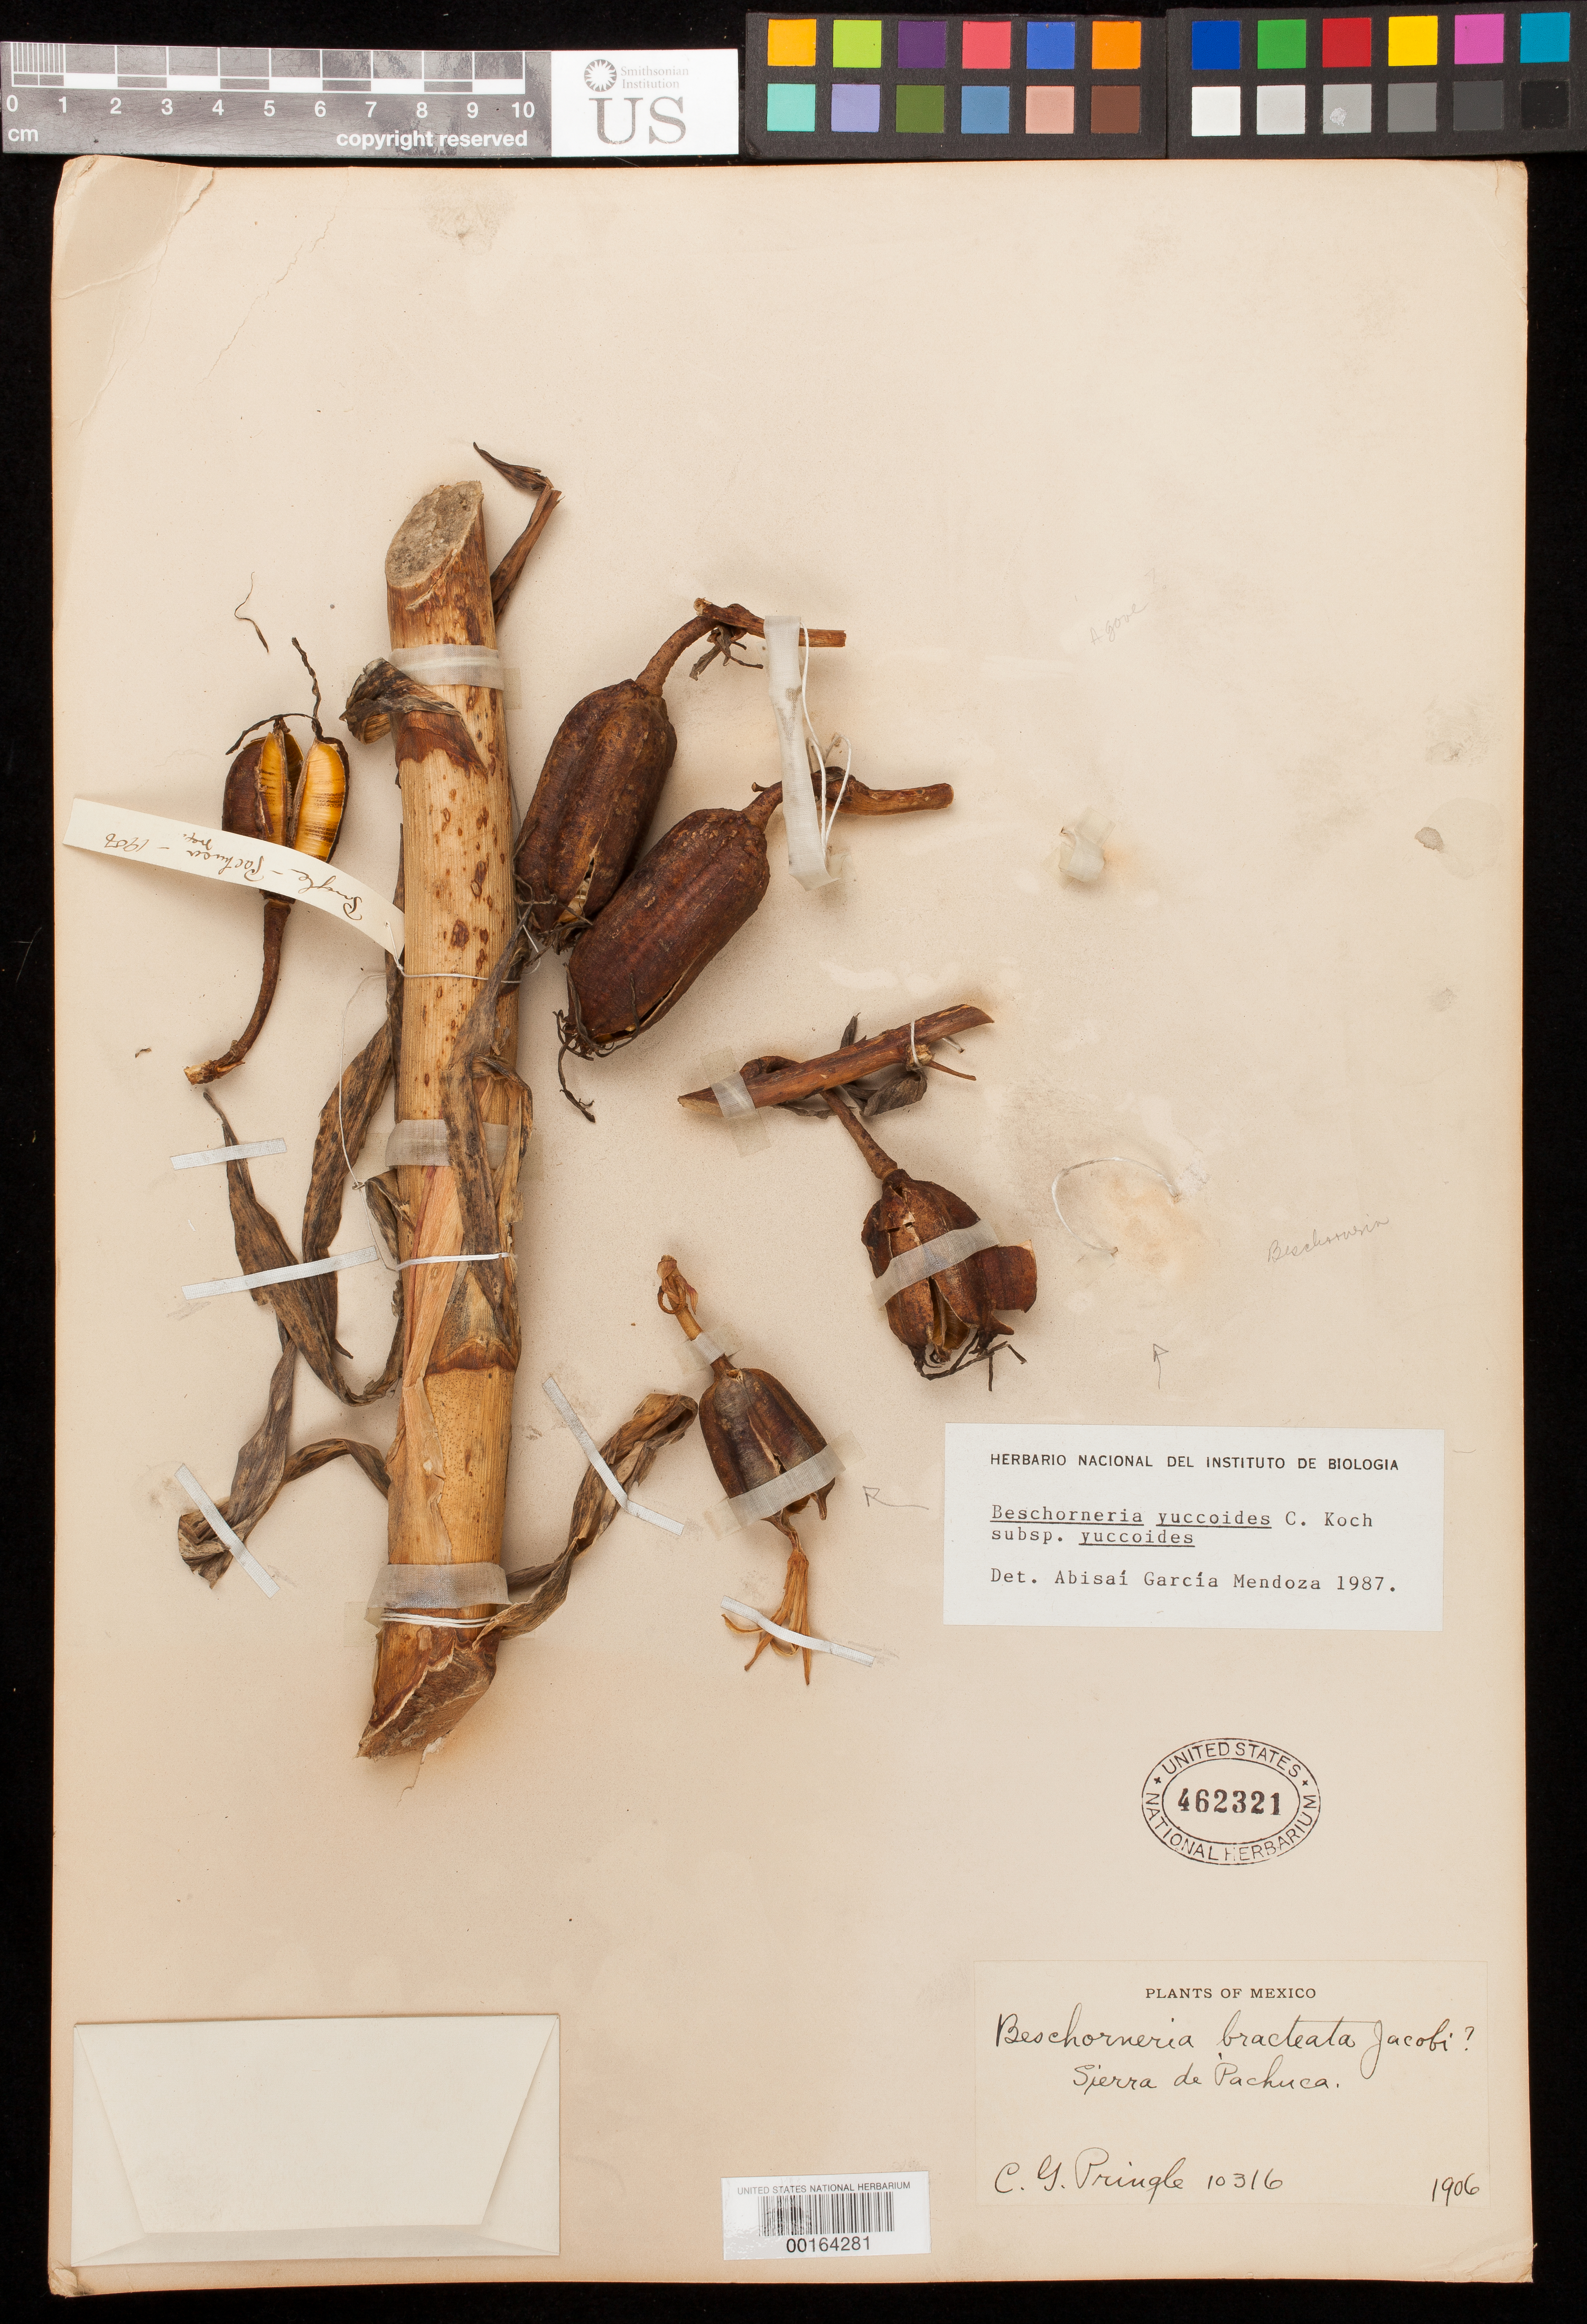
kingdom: Plantae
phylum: Tracheophyta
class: Liliopsida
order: Asparagales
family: Asparagaceae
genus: Beschorneria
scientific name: Beschorneria yuccoides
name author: K. Koch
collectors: C. G. Pringle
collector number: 10316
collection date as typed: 1906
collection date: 1906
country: Mexico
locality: Sierra de Pachuca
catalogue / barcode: US 462321